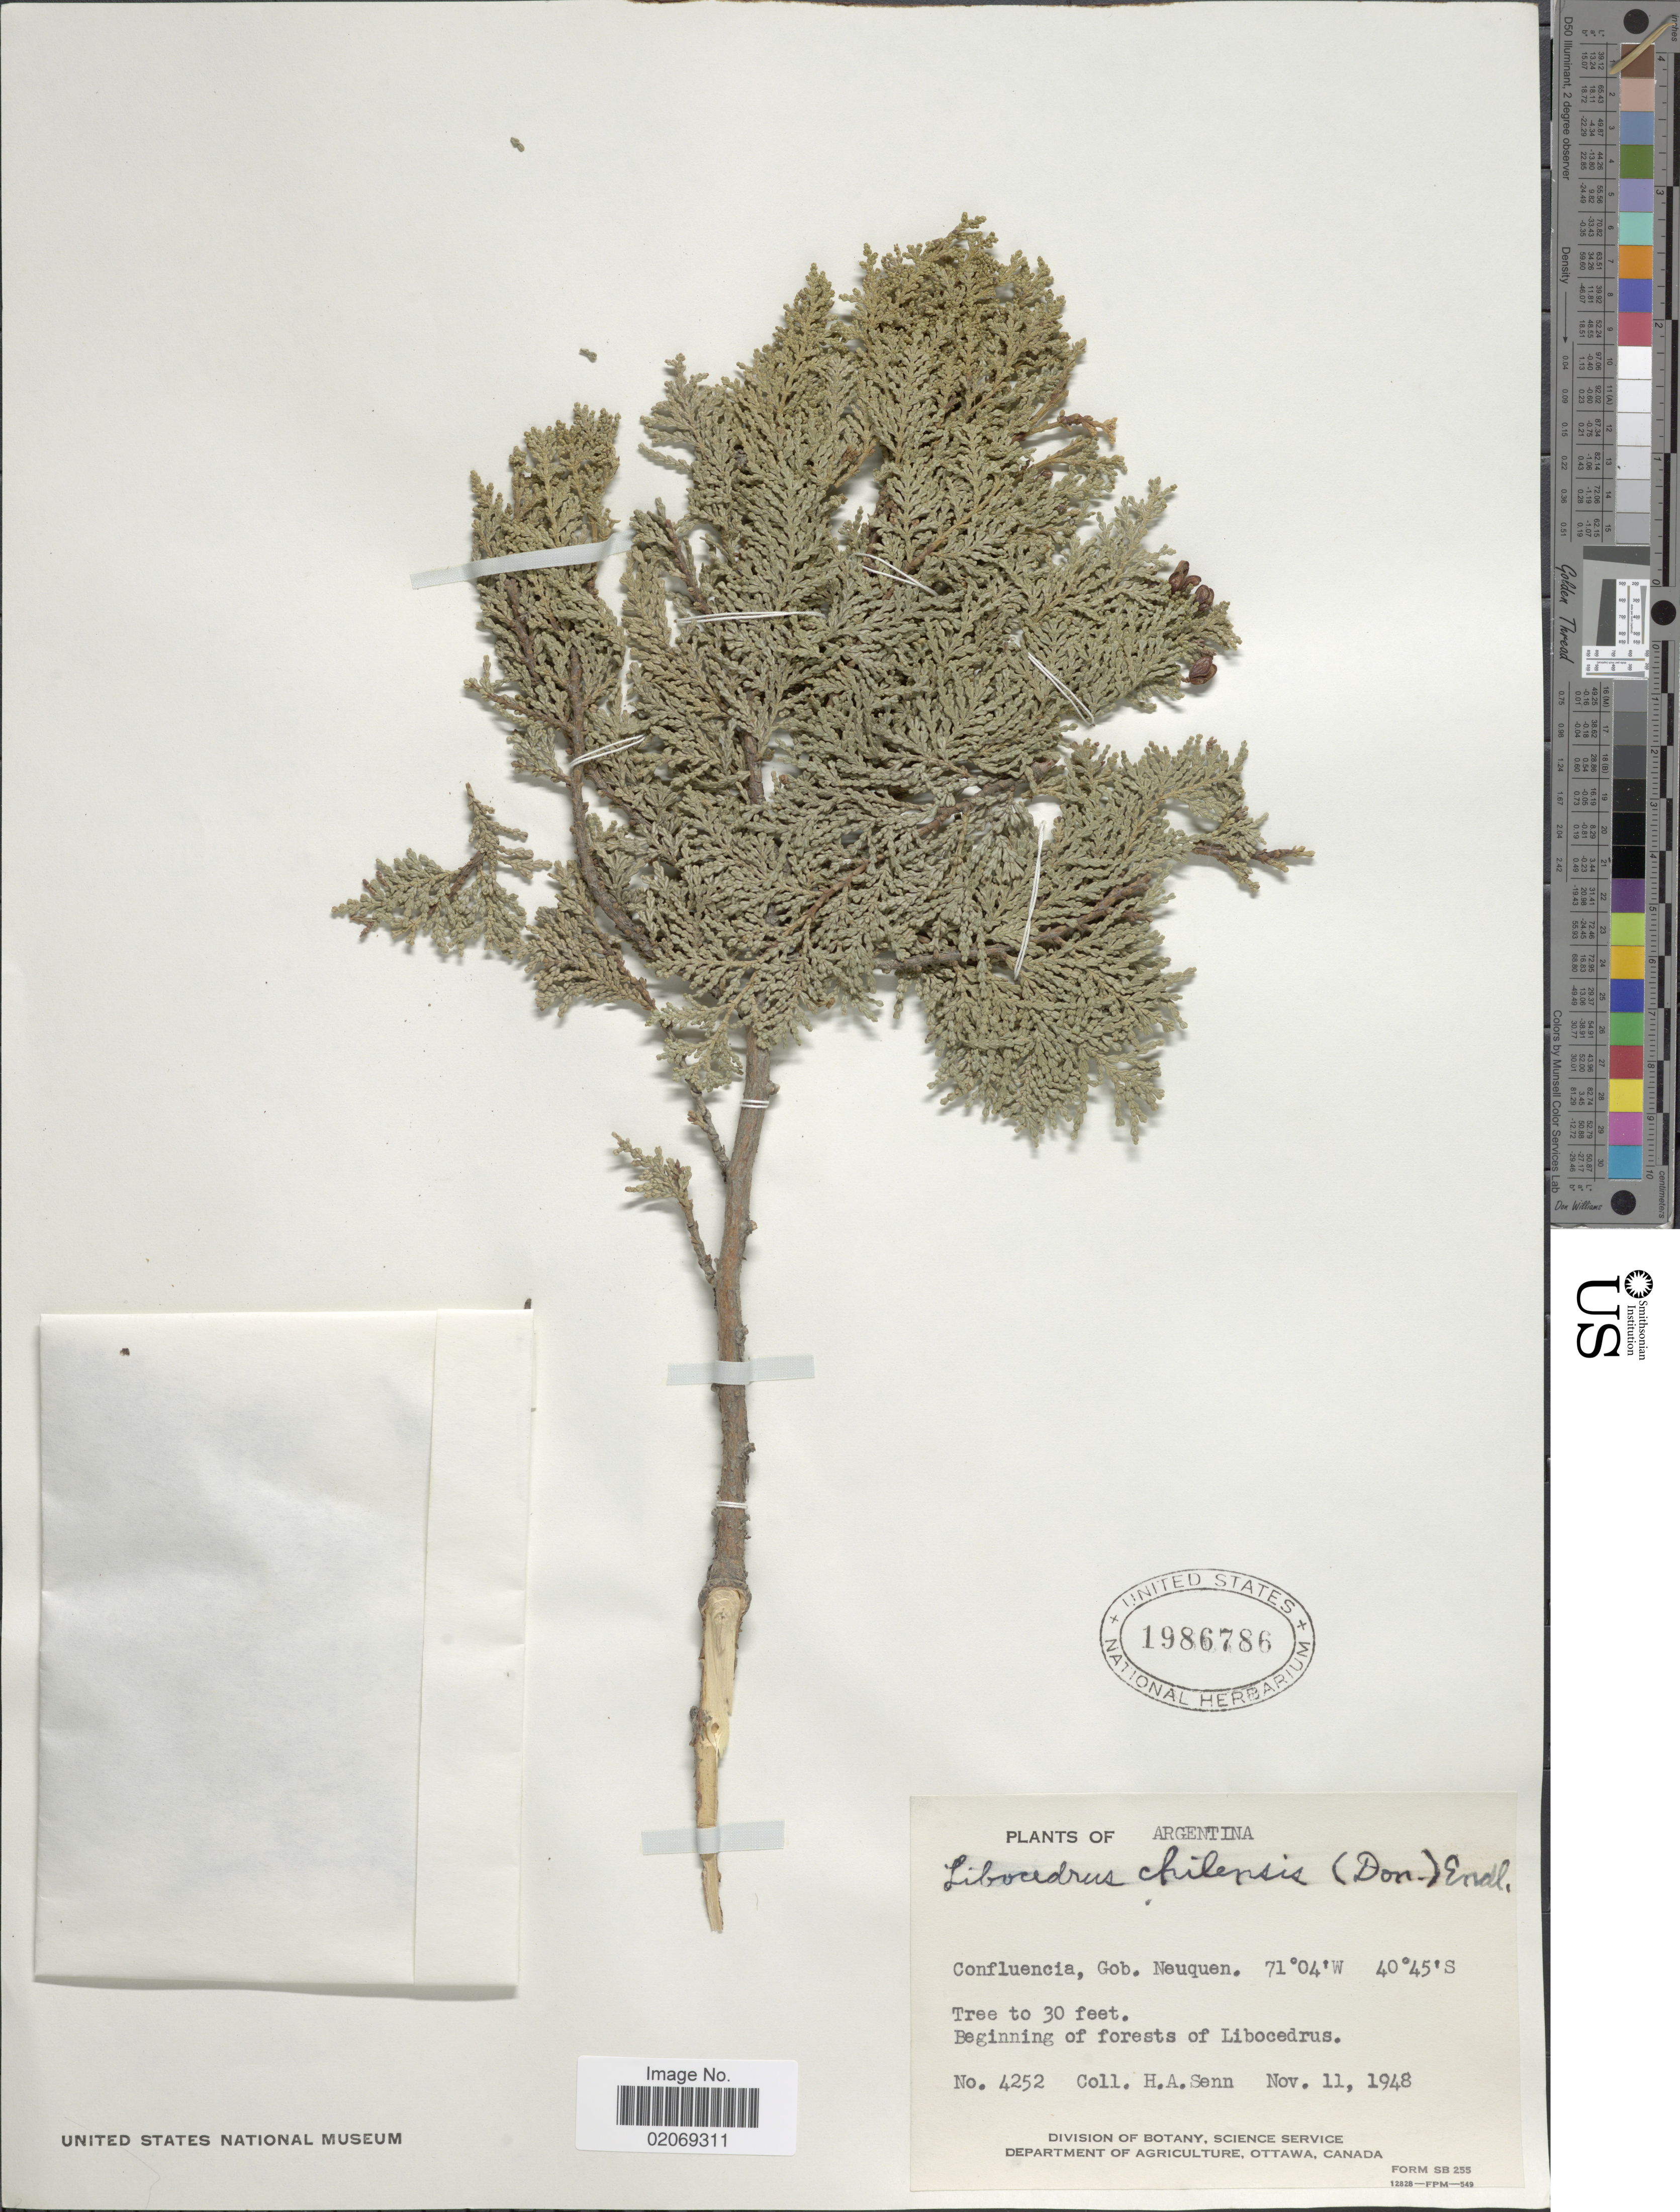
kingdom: Plantae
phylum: Tracheophyta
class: Pinopsida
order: Pinales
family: Cupressaceae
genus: Libocedrus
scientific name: Libocedrus chilensis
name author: (D. Don) Endl.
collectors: H. Senn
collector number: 4252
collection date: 1948-11-11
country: Argentina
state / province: Neuquen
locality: Confluencia, Gob Neuquen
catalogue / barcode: US 1986786